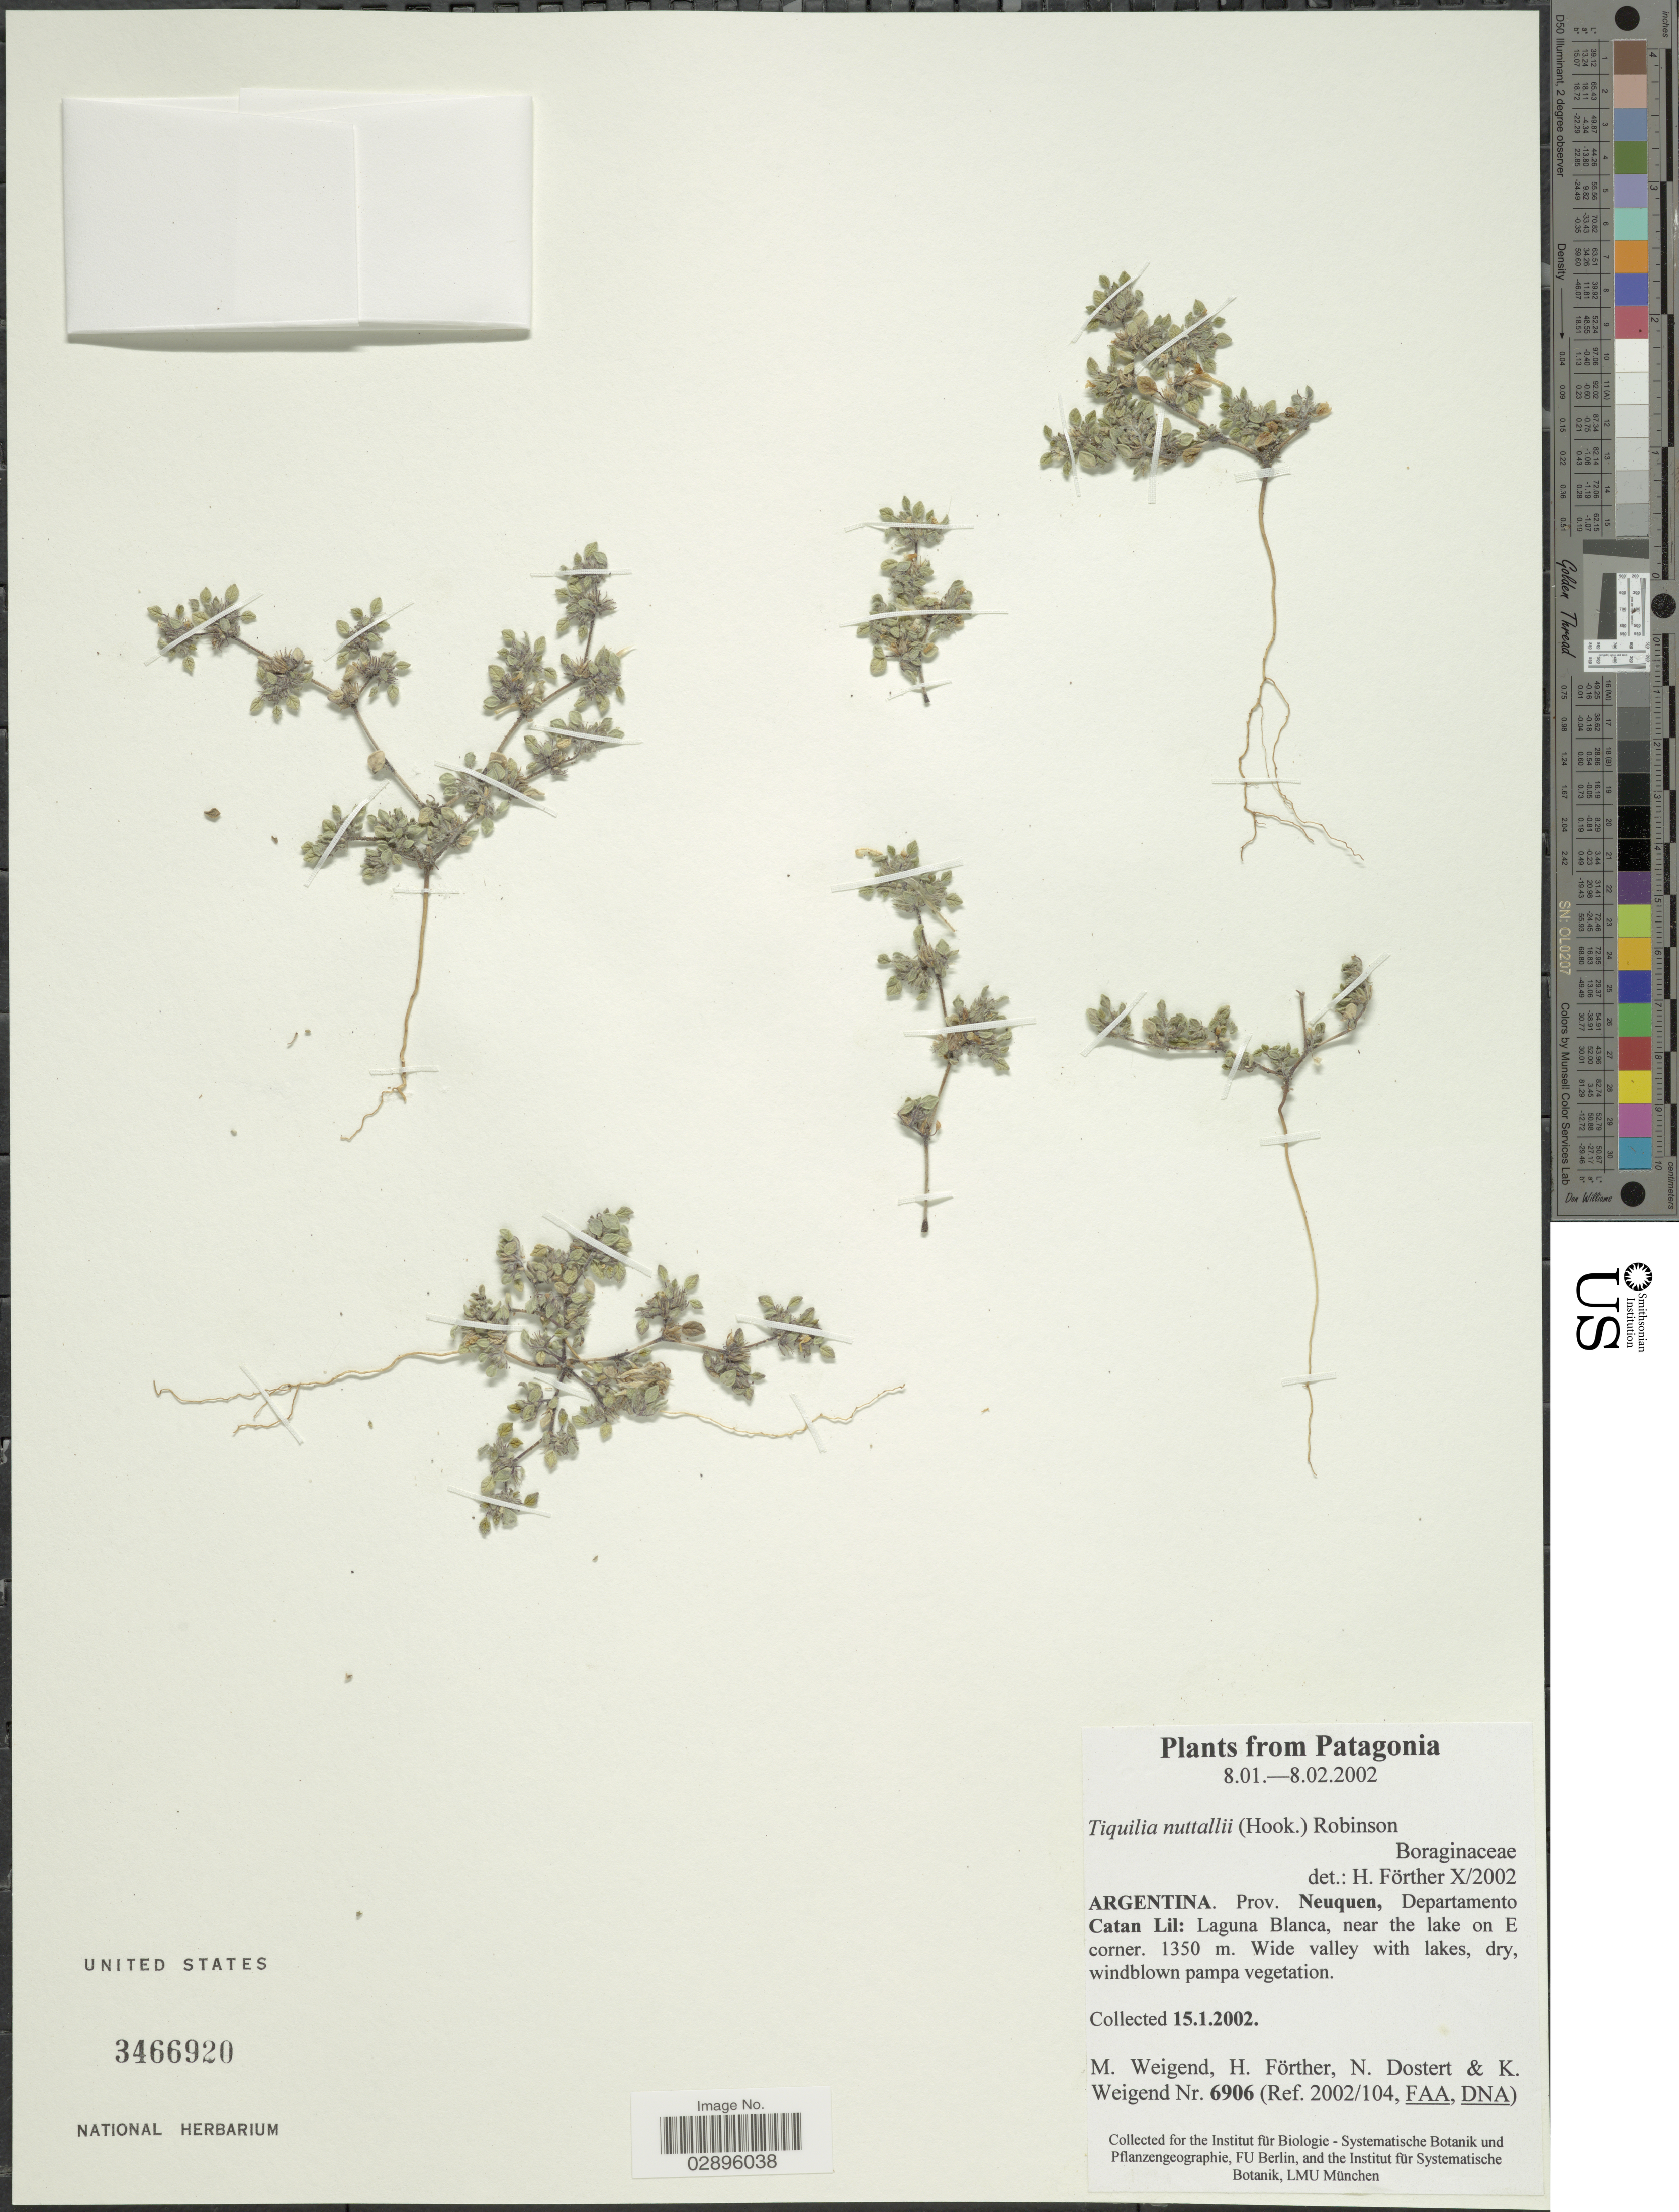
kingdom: Plantae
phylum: Tracheophyta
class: Magnoliopsida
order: Boraginales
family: Ehretiaceae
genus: Tiquilia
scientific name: Tiquilia nuttallii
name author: (Hook.) A.T. Richardson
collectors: M. Weigend, H. Förther, N. Dostert & K. Weigend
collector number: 6906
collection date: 2002-01-08/2002-02-08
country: Argentina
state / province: Neuquen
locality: Patagonia. Departamento Catan Lil: Laguna Blanca, near the lake on E corner.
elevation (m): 1350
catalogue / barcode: US 3466920